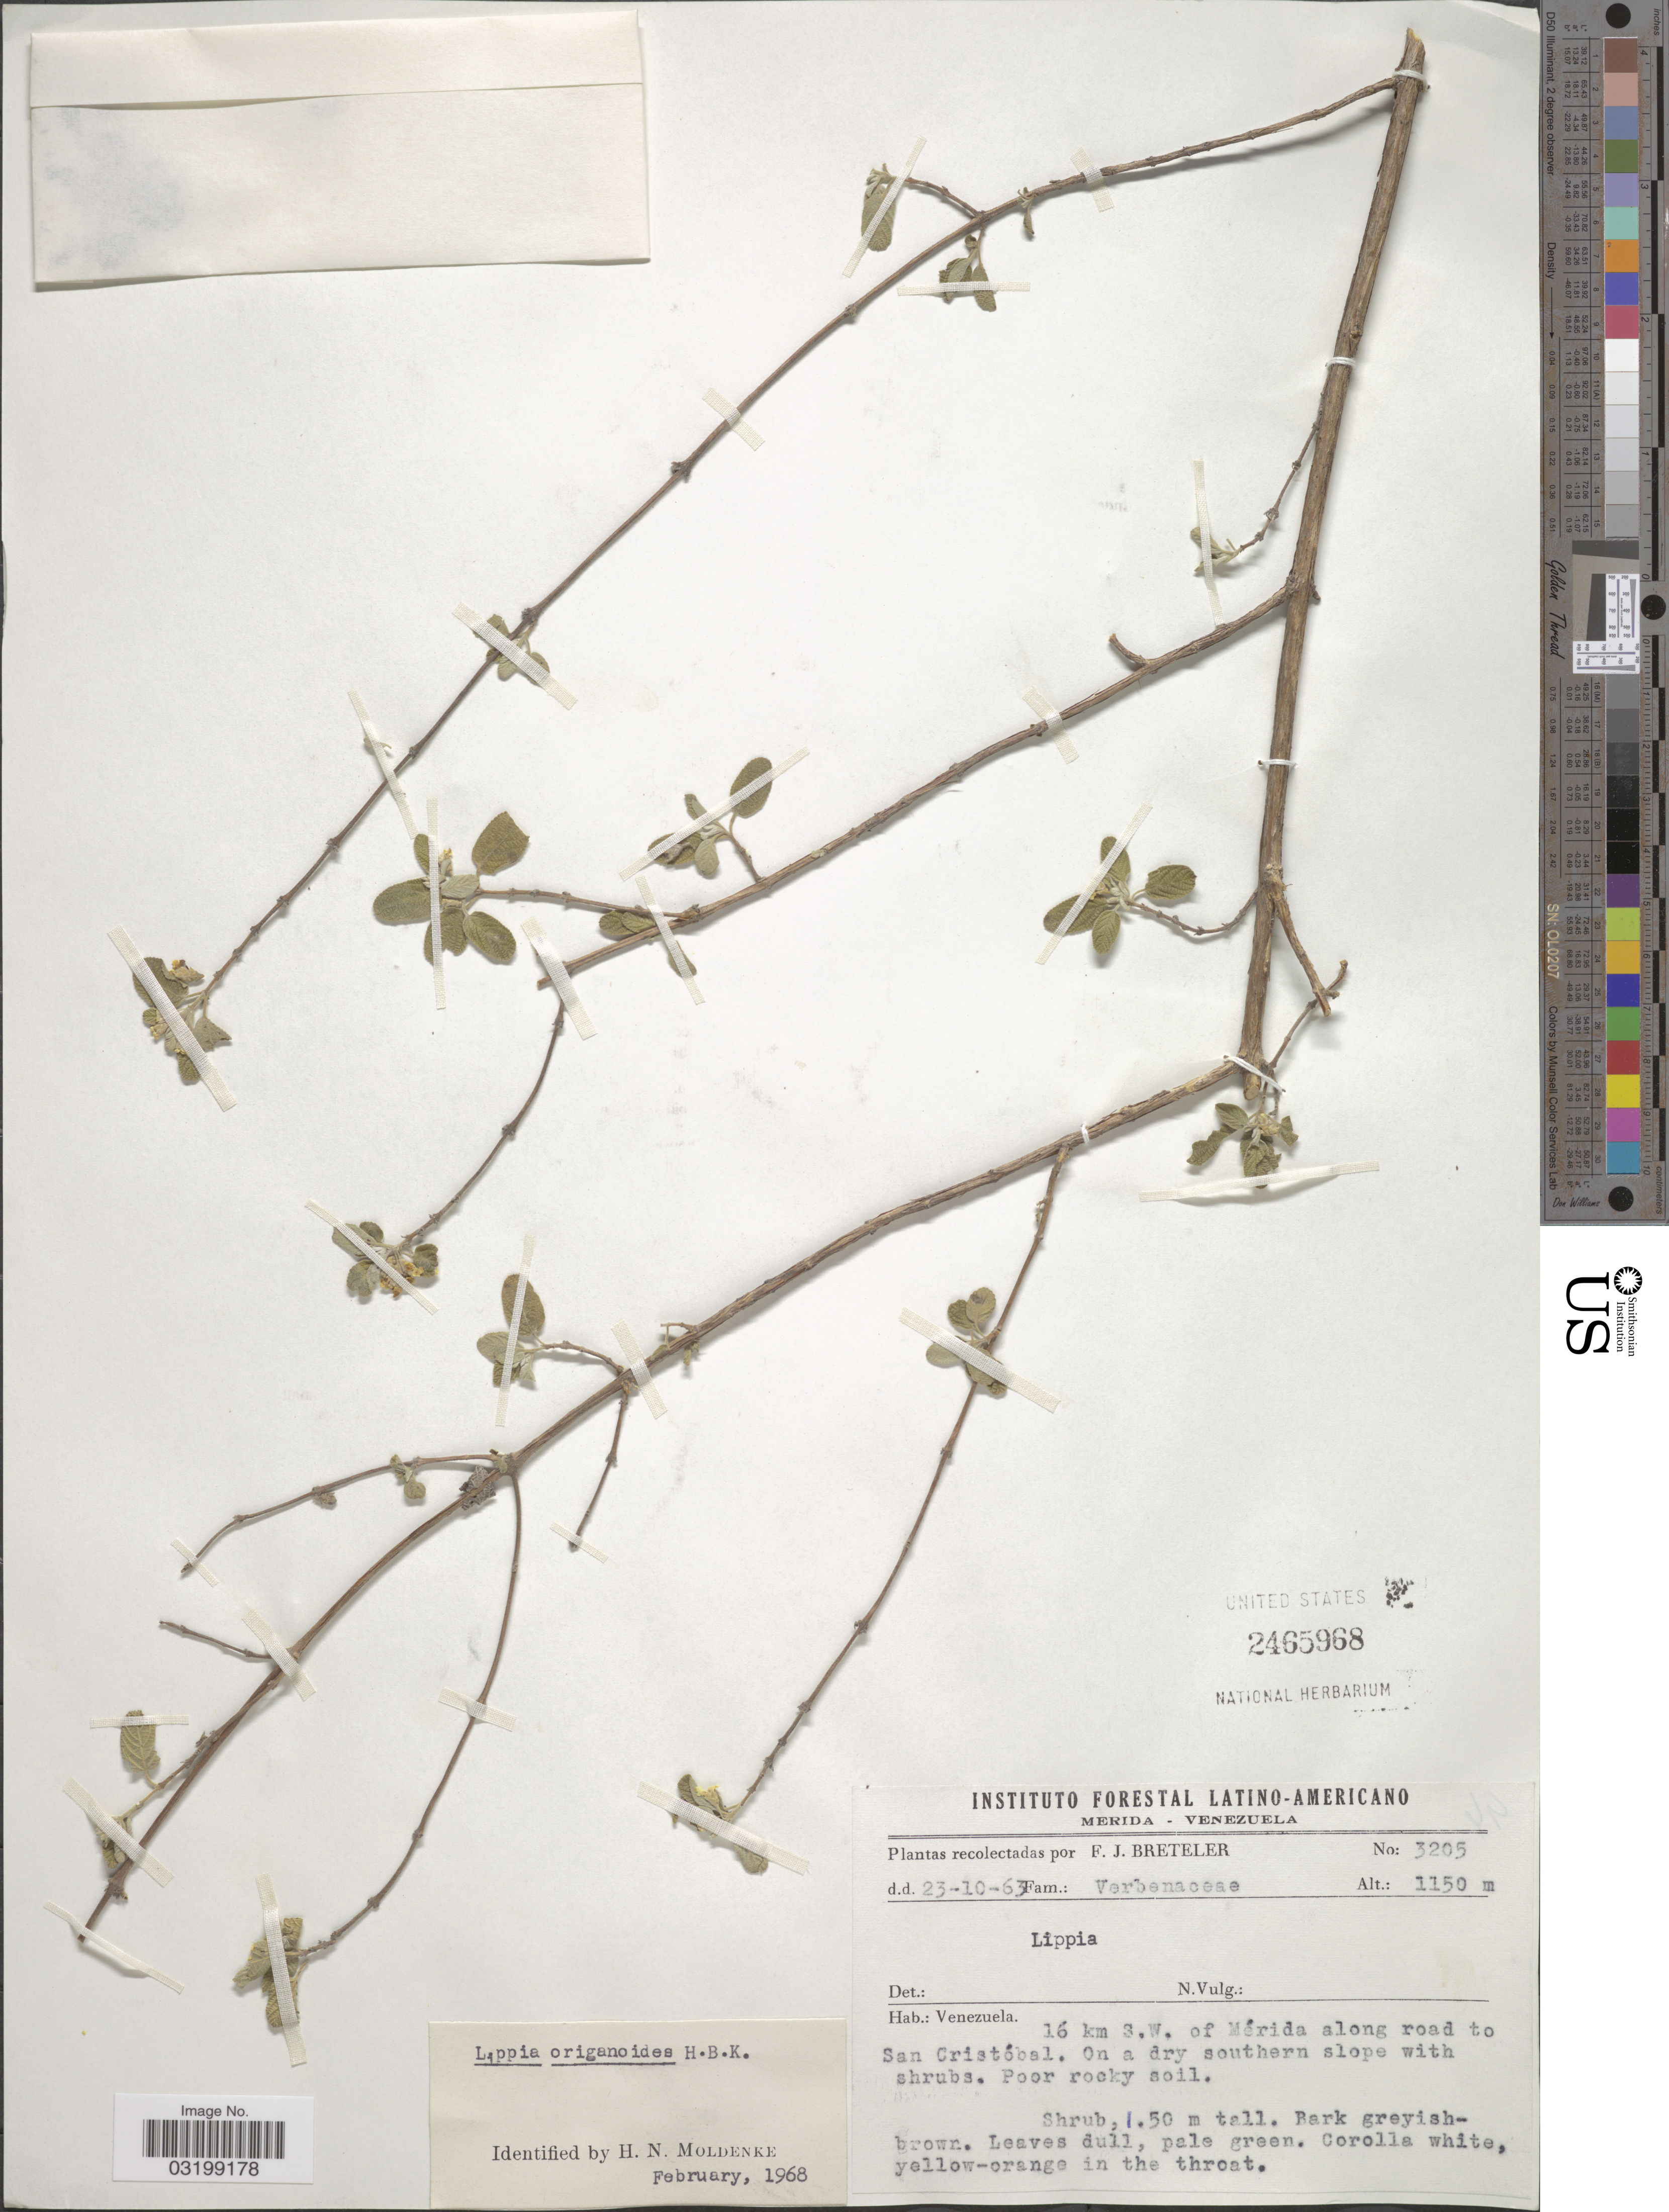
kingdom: Plantae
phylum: Tracheophyta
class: Magnoliopsida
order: Lamiales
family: Verbenaceae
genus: Lippia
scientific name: Lippia origanoides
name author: Kunth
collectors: F. J. Breteler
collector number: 3205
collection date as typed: Transcribed d/m/y: 23/10/63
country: Venezuela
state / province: Mérida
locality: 16 km S.W. of Mérida along road to San Cristóbal. On a dry southern slope with shrubs.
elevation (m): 1150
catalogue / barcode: US 2465968